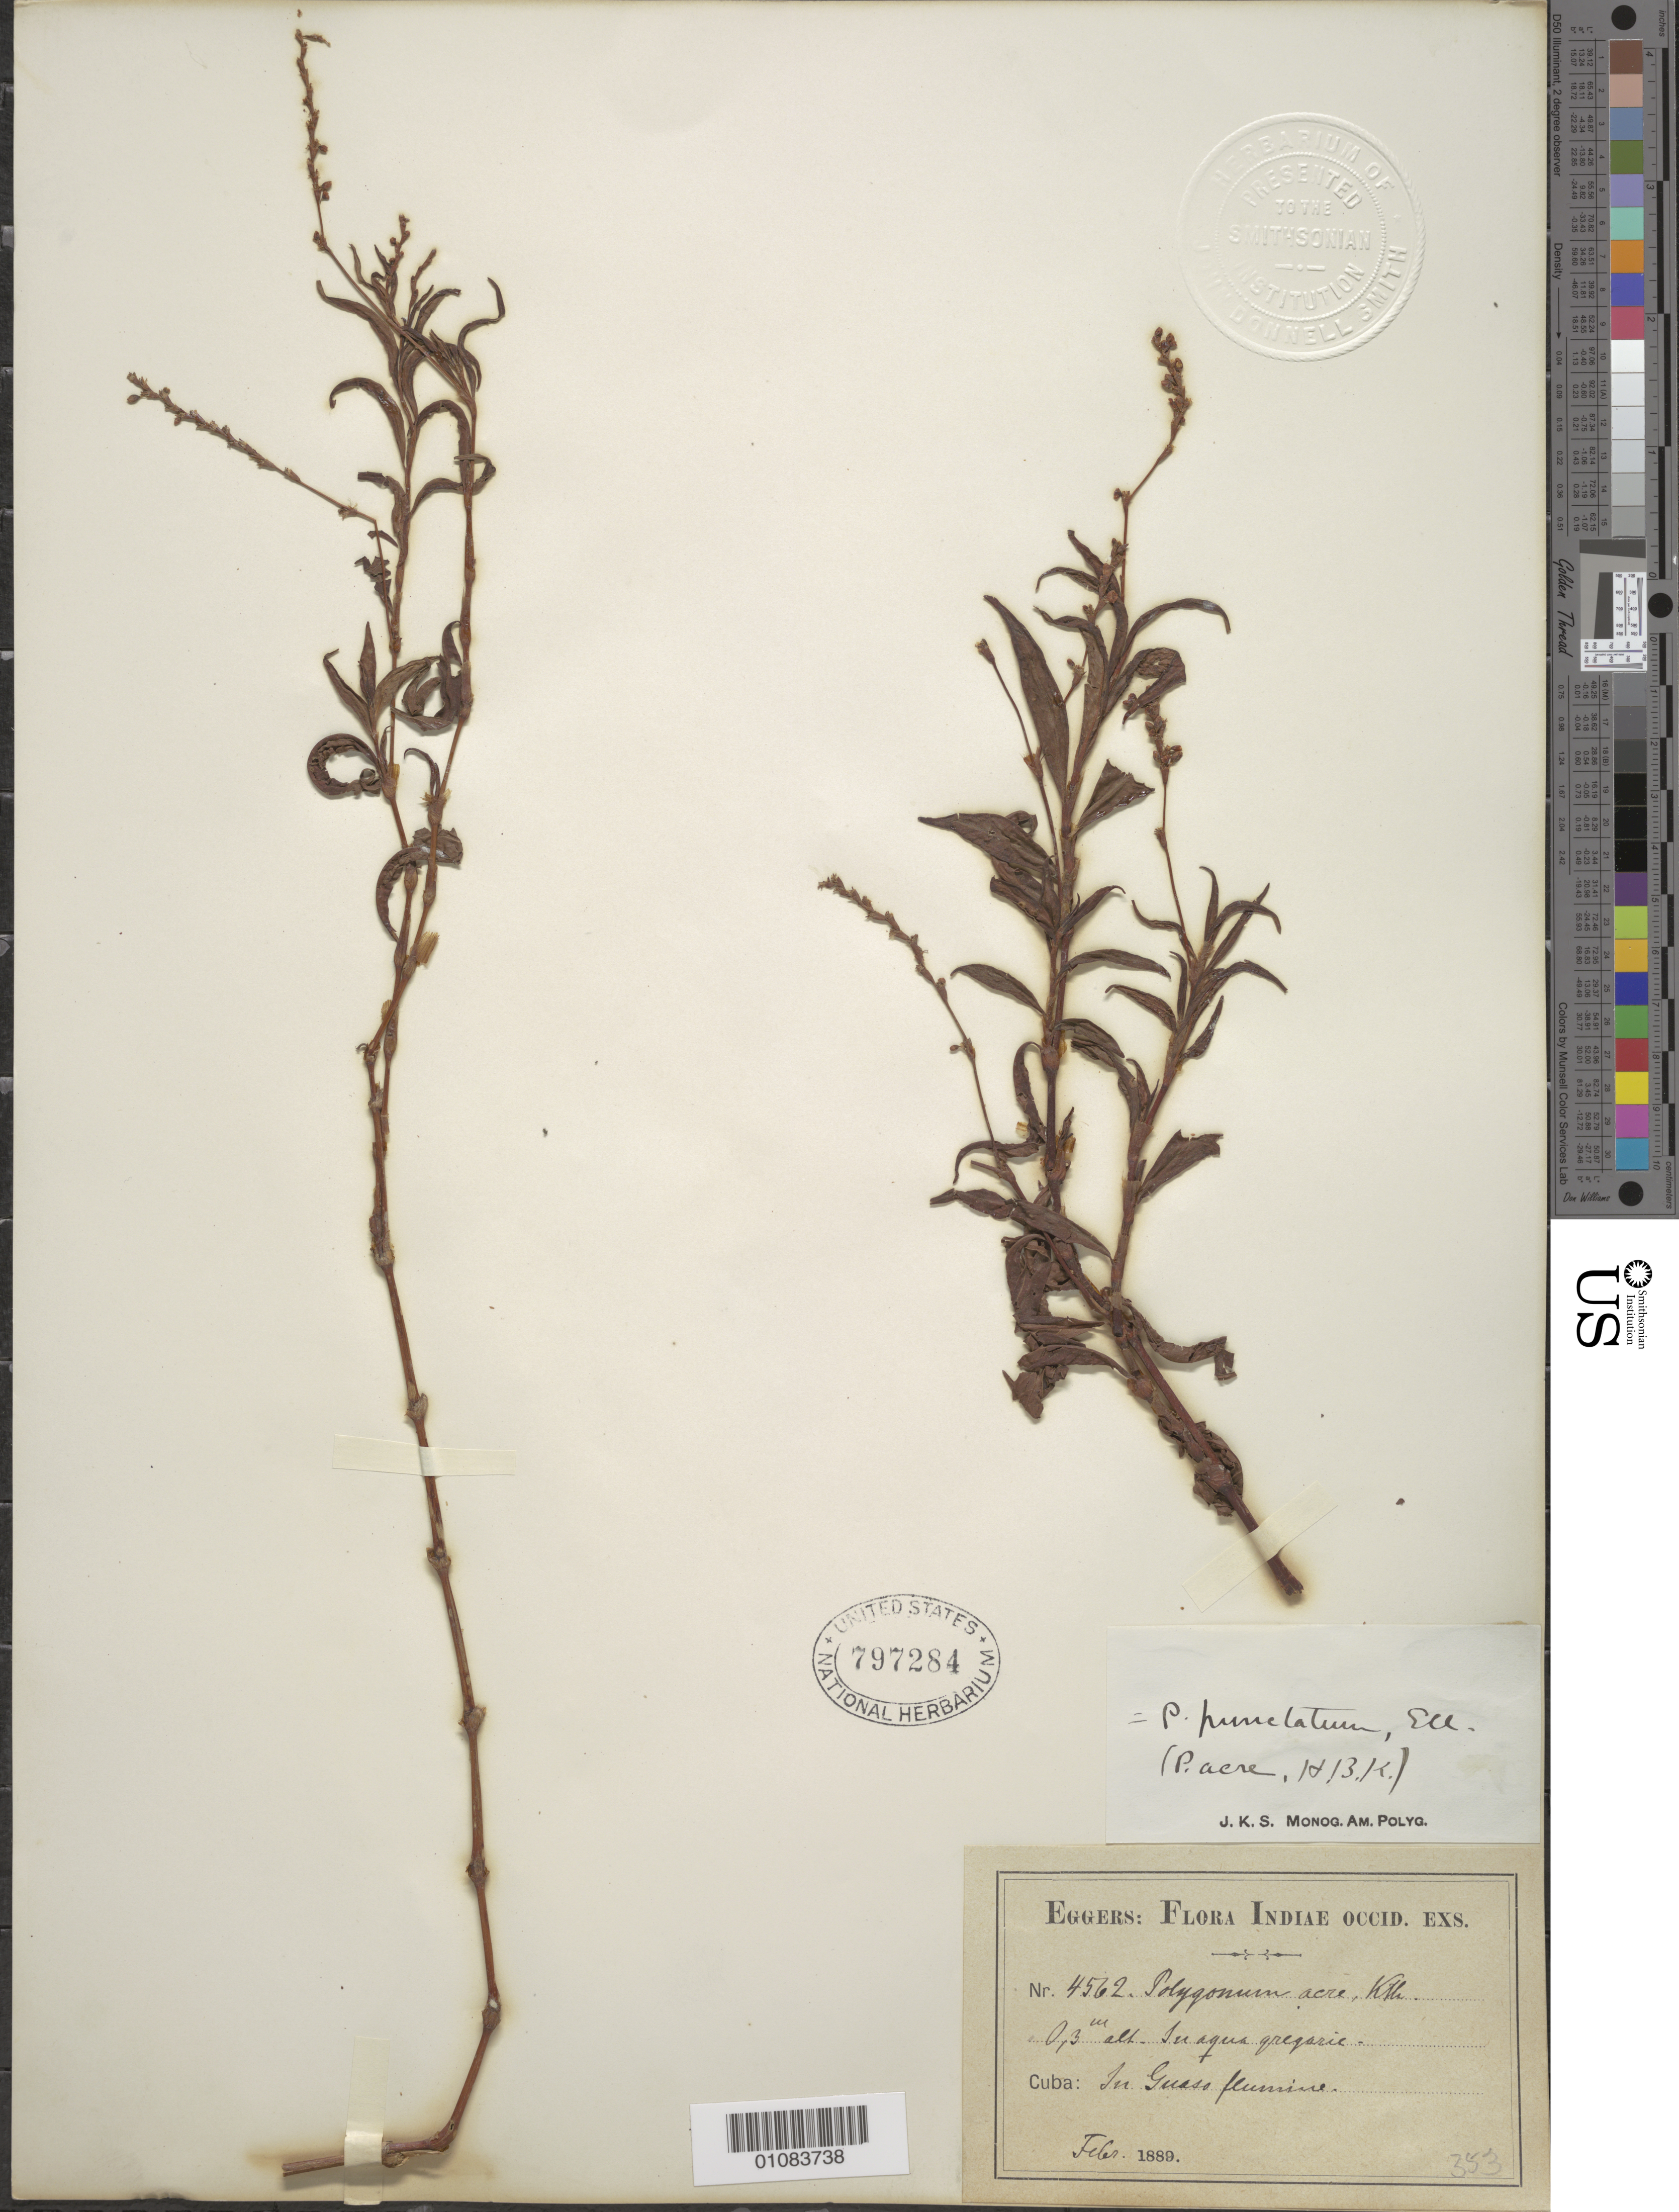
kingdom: Plantae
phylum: Tracheophyta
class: Magnoliopsida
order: Caryophyllales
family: Polygonaceae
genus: Polygonum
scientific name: Polygonum punctatum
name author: Elliott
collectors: H. F. A. von Eggers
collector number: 353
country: Cuba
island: Cuba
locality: In Guaso flumine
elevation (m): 0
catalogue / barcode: US 797284